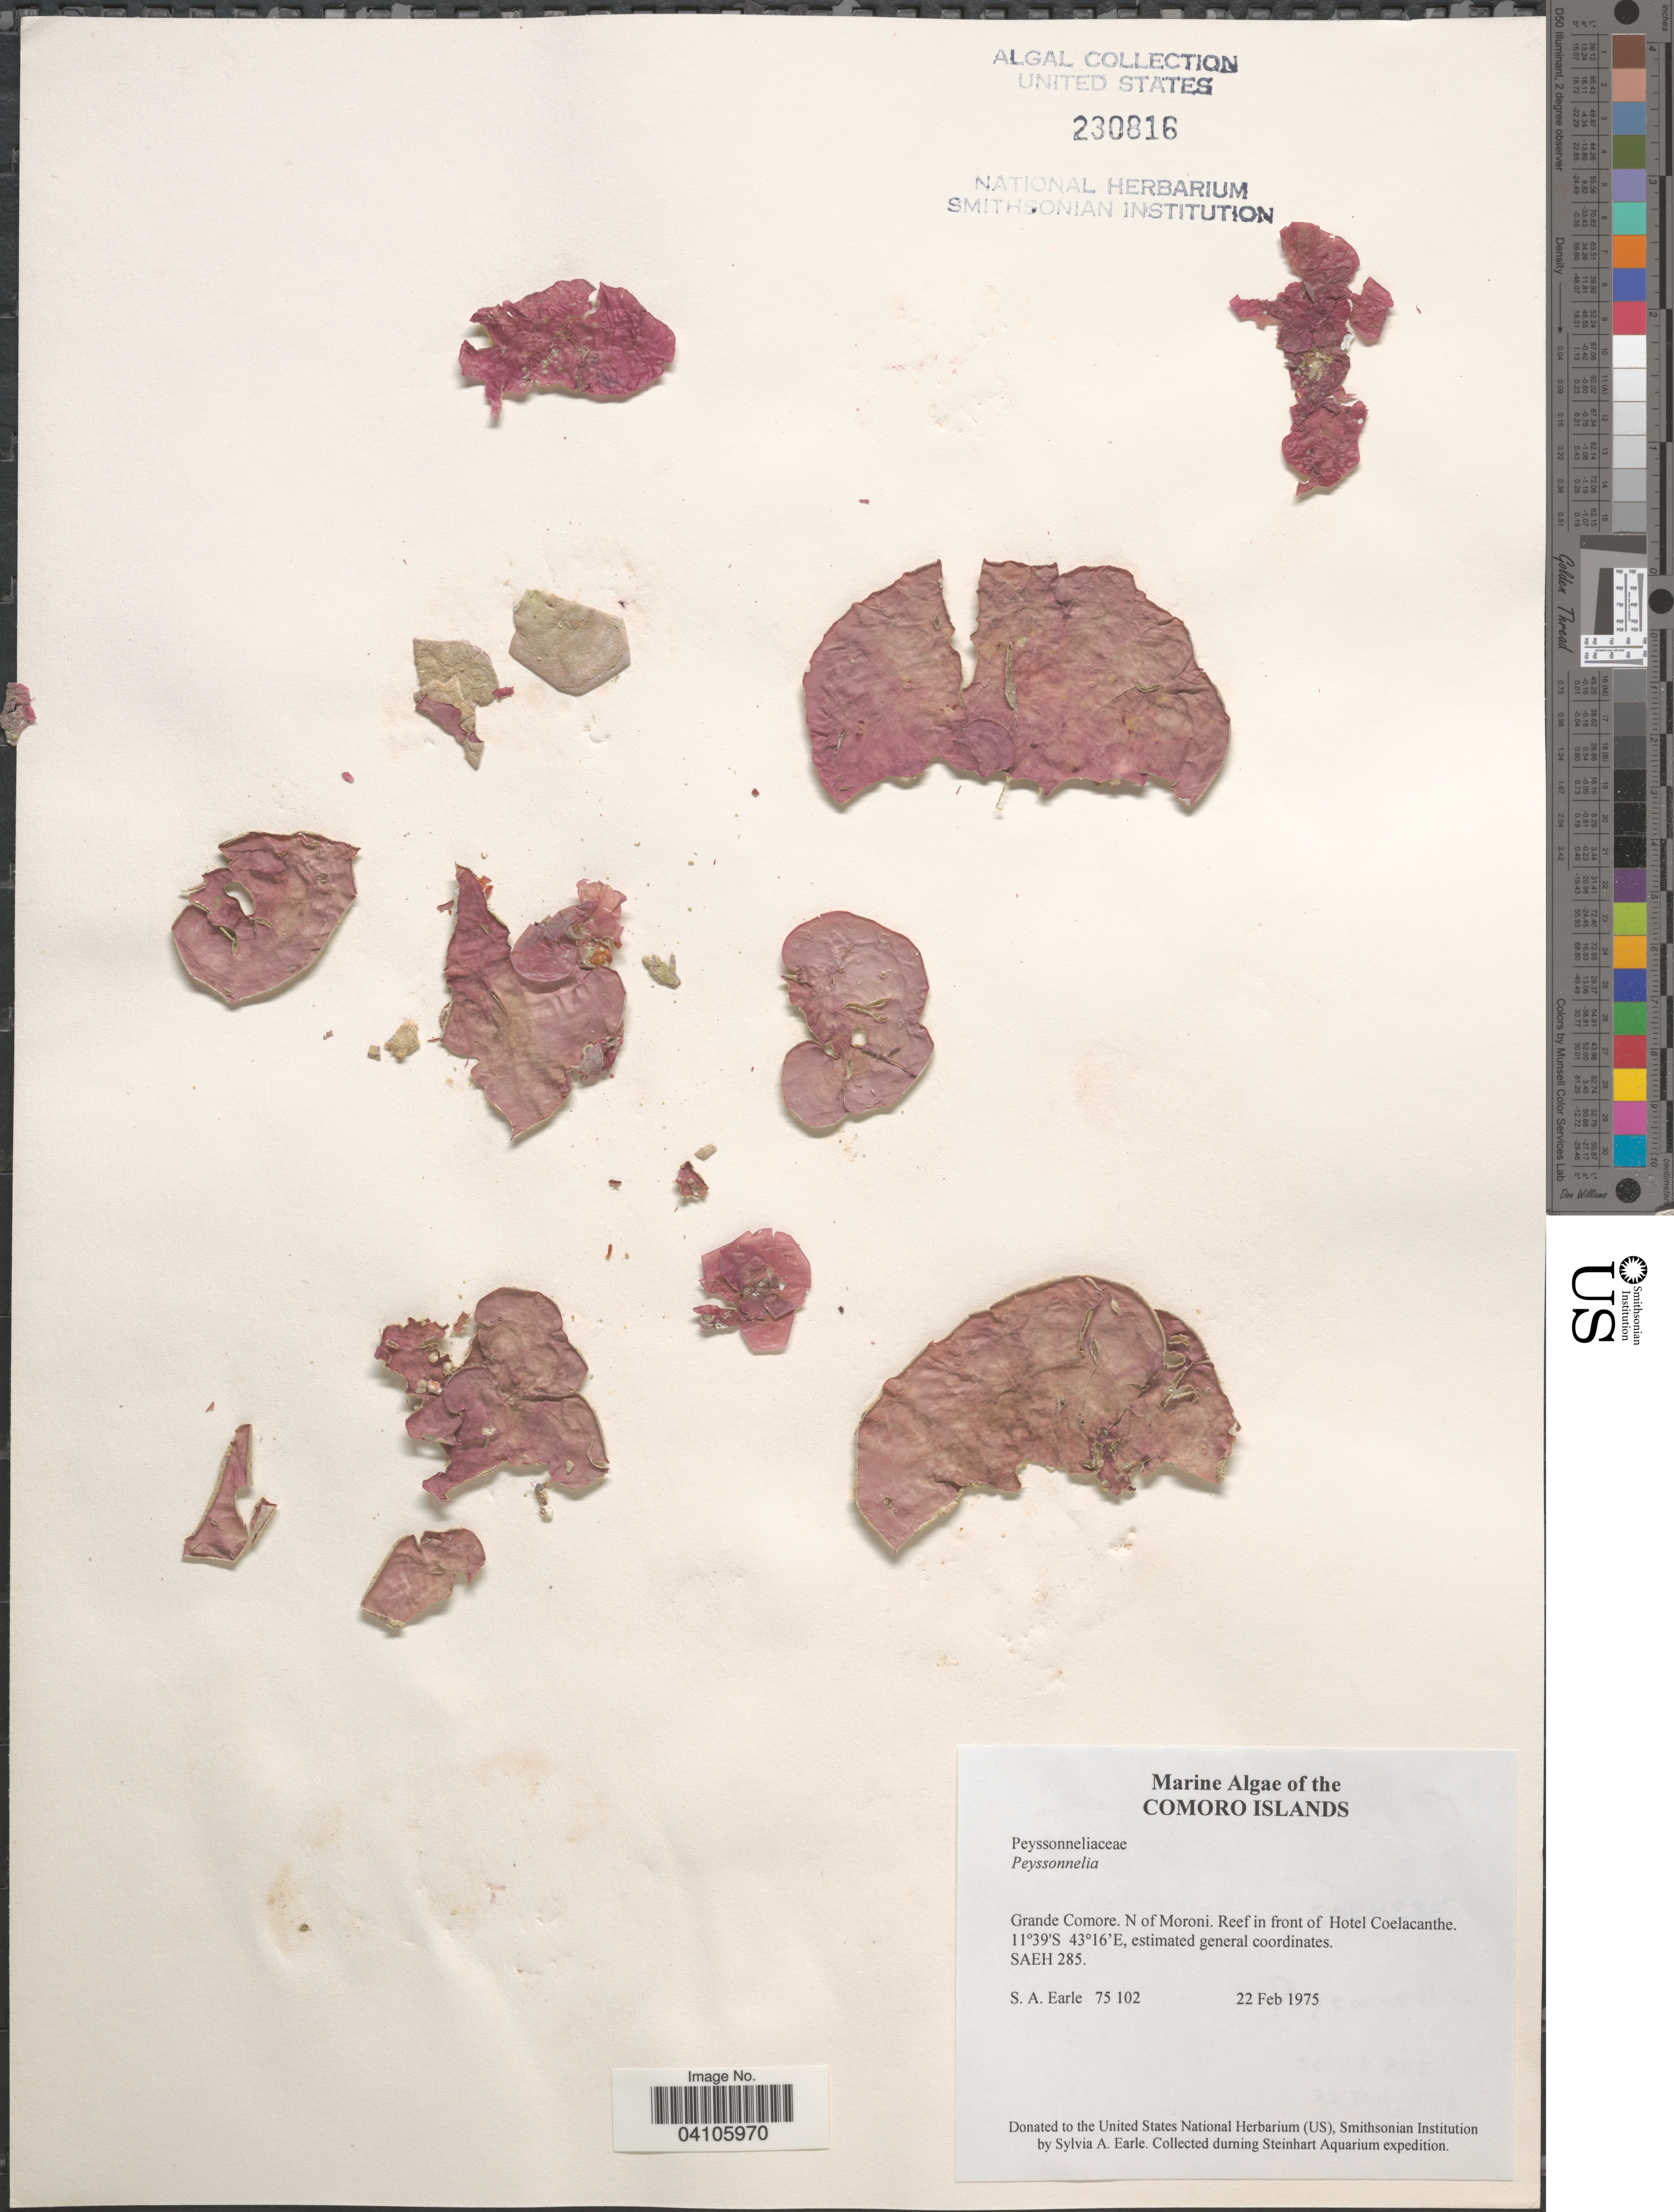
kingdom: Plantae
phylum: Rhodophyta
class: Florideophyceae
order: Peyssonneliales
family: Peyssonneliaceae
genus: Peyssonnelia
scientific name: Peyssonnelia sp.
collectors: S. A. Earle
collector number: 75102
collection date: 1975-02-22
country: Comoros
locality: Grande Comore. N of Moroni. Reef in front of Hotel Coelacanthe. Steinhart Aquarium expedition.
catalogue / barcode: US 230816